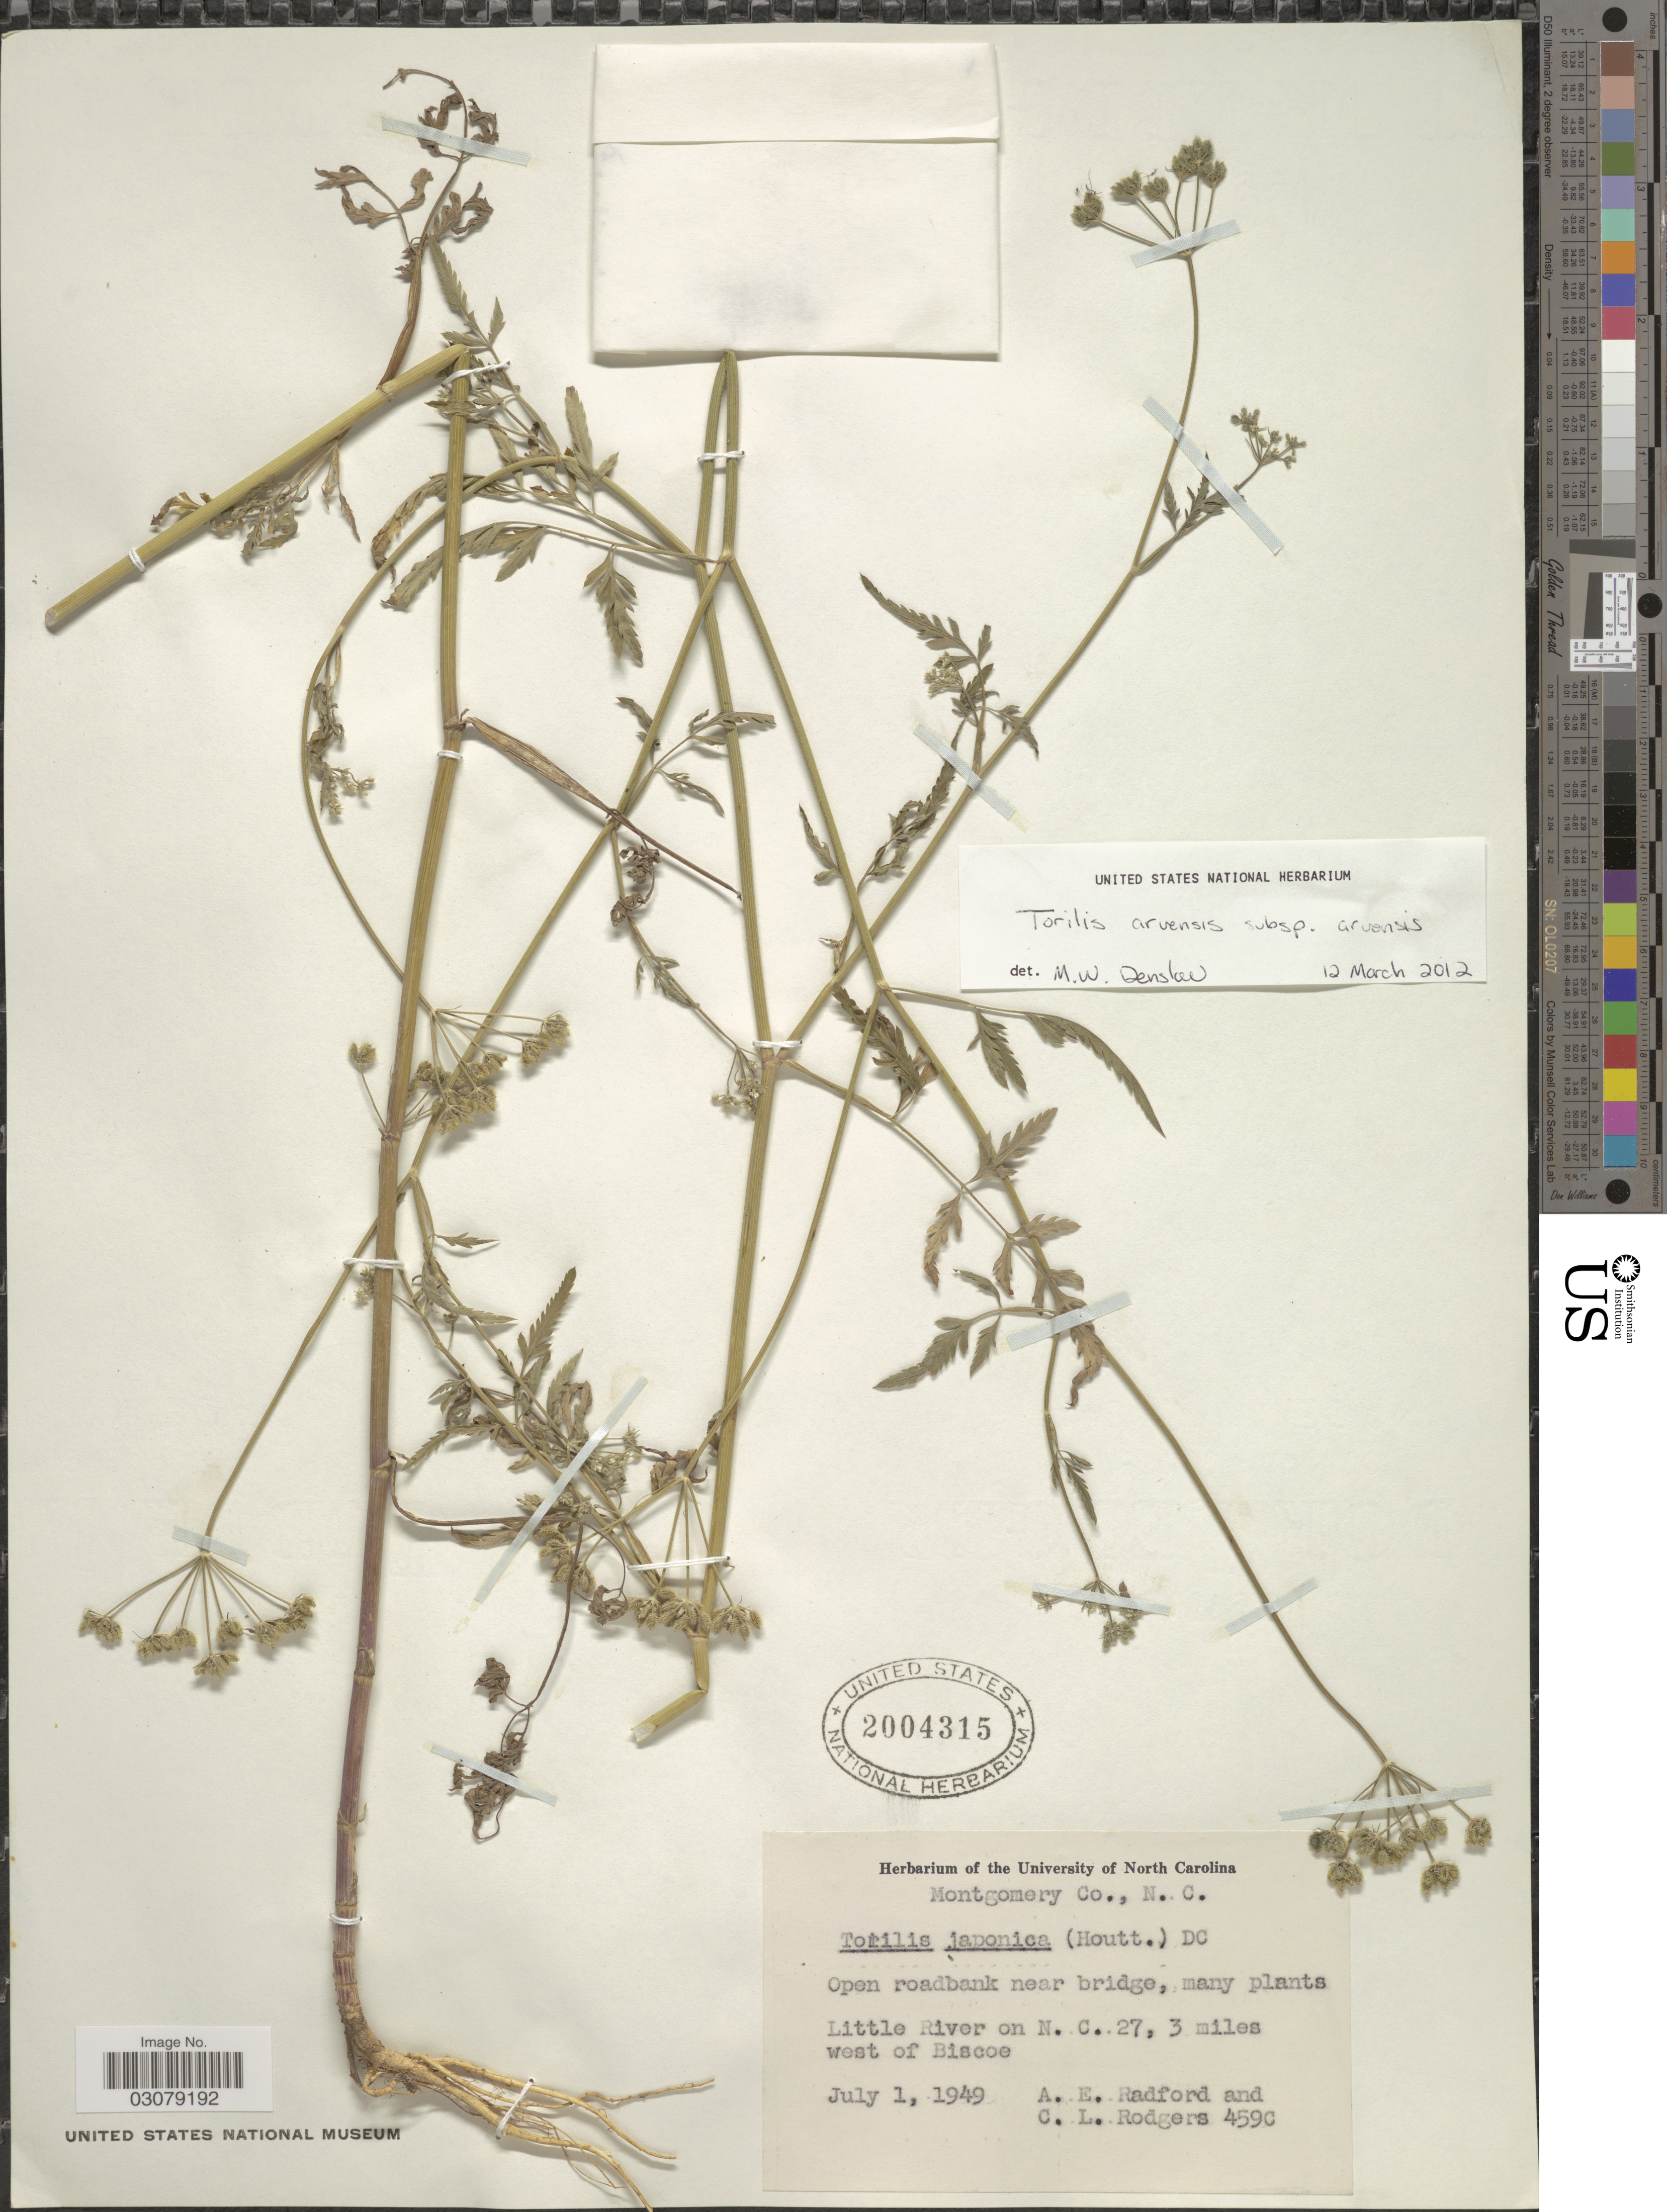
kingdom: Plantae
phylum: Tracheophyta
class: Magnoliopsida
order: Apiales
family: Apiaceae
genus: Torilis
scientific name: Torilis arvensis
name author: (Huds.) Link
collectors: A. E. Radford & C. Rodgers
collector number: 4590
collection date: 1949-07-01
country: United States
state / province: North Carolina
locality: Little River on N.C. 27, 3 miles west of Biscoe. Montgomery Co.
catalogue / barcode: US 2004315